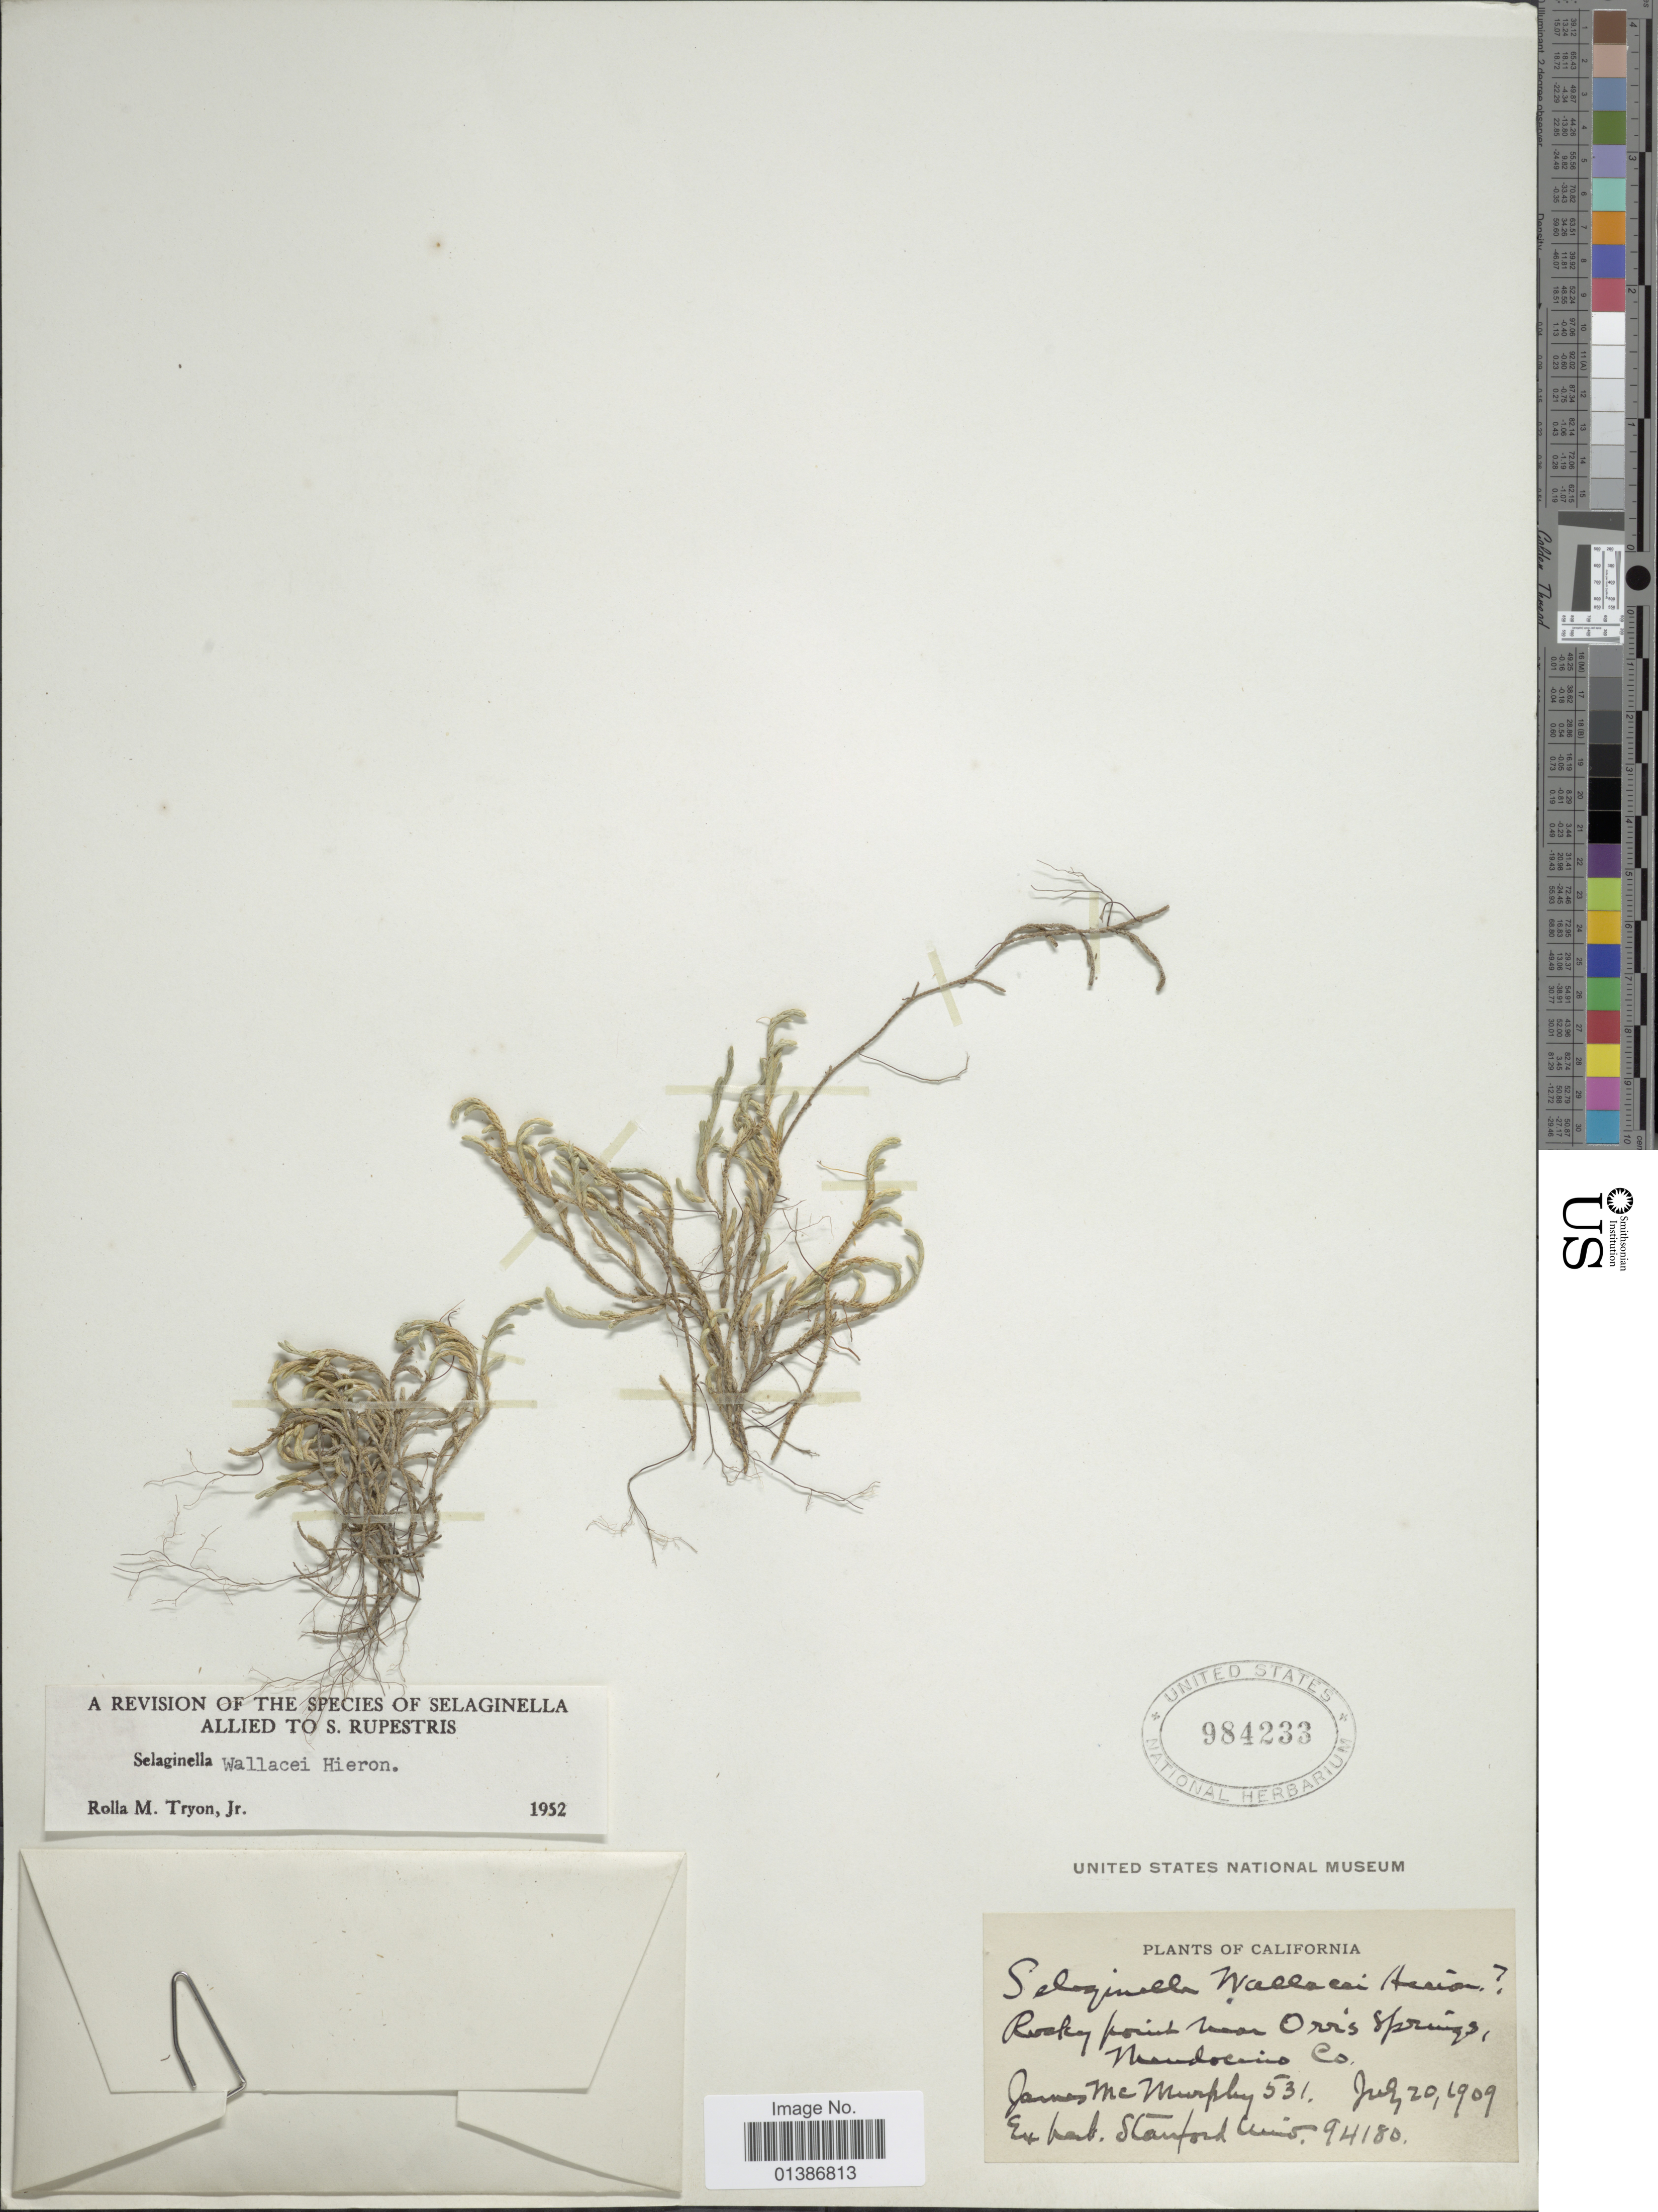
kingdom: Plantae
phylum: Tracheophyta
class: Lycopodiopsida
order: Selaginellales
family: Selaginellaceae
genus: Selaginella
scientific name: Selaginella wallacei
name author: Hieron.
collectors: J. McMurphy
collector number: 531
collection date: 1909-07-20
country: United States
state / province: California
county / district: Mendocino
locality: Rocky point near Orr's Springs, Mendocino Co.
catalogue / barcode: US 984233